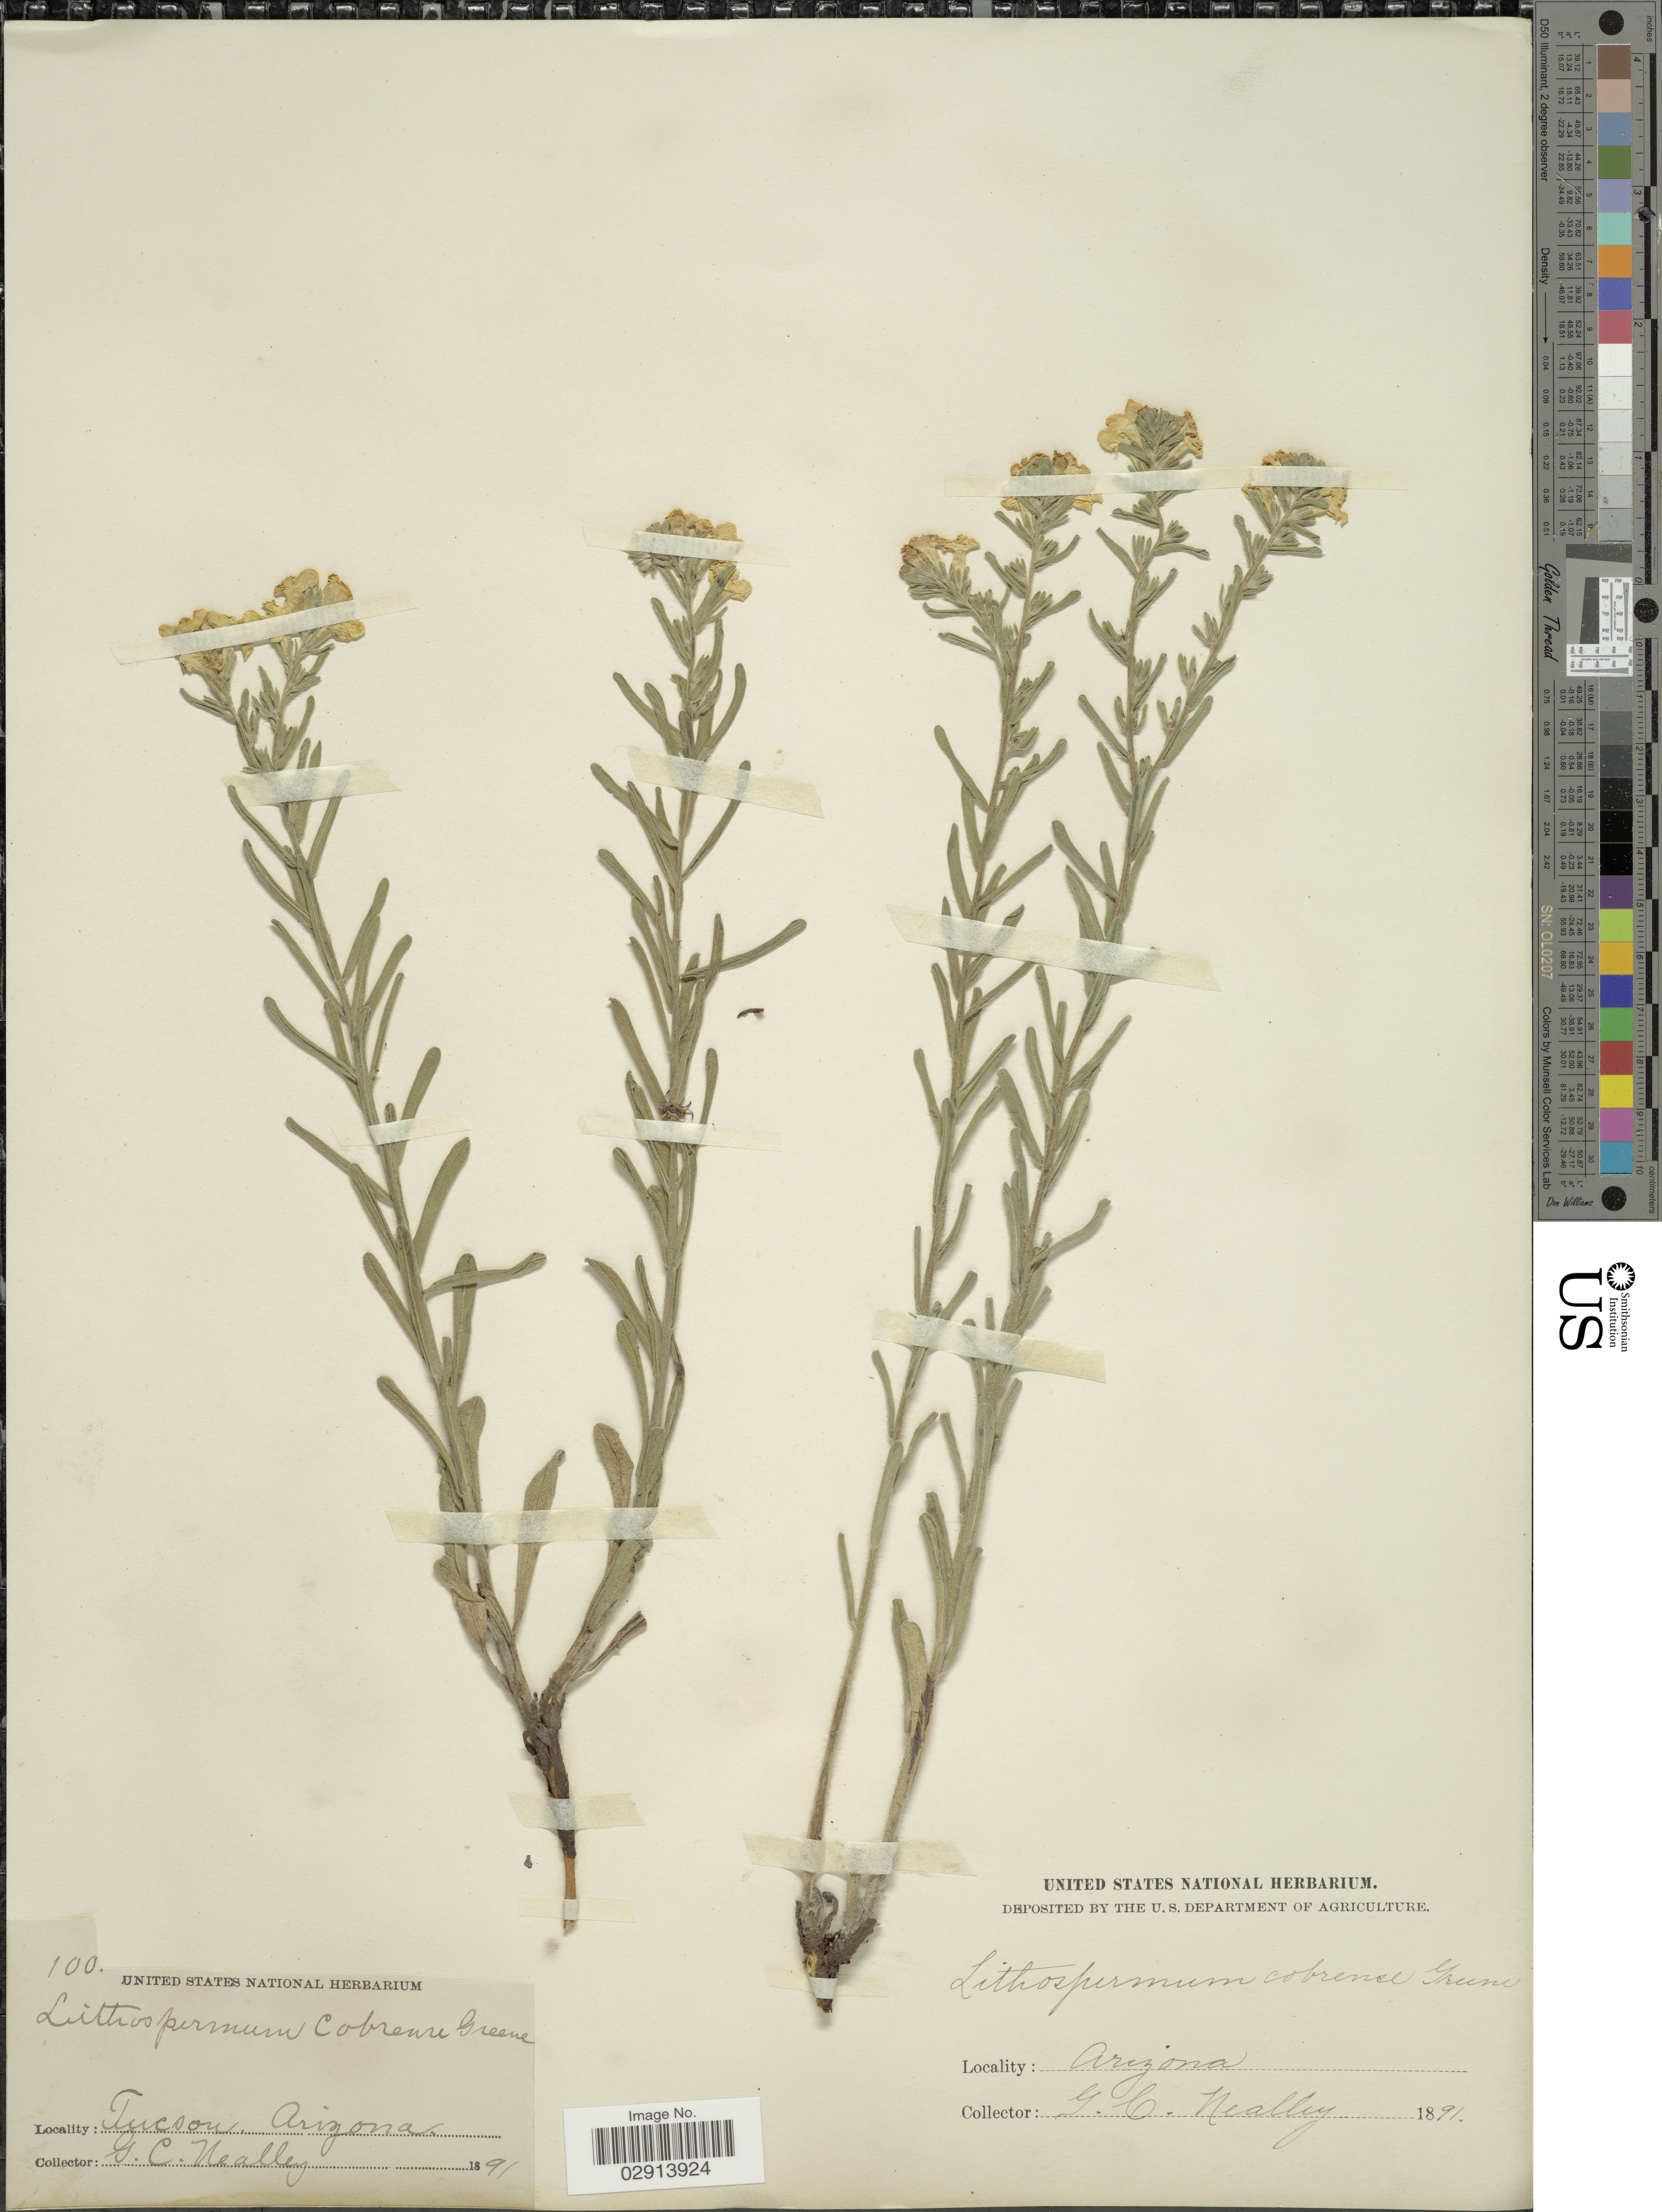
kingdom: Plantae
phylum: Tracheophyta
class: Magnoliopsida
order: Boraginales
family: Boraginaceae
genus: Lithospermum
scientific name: Lithospermum cobrense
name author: Greene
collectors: G. C. Nealley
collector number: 100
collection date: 1891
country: United States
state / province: Arizona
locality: Tucson.